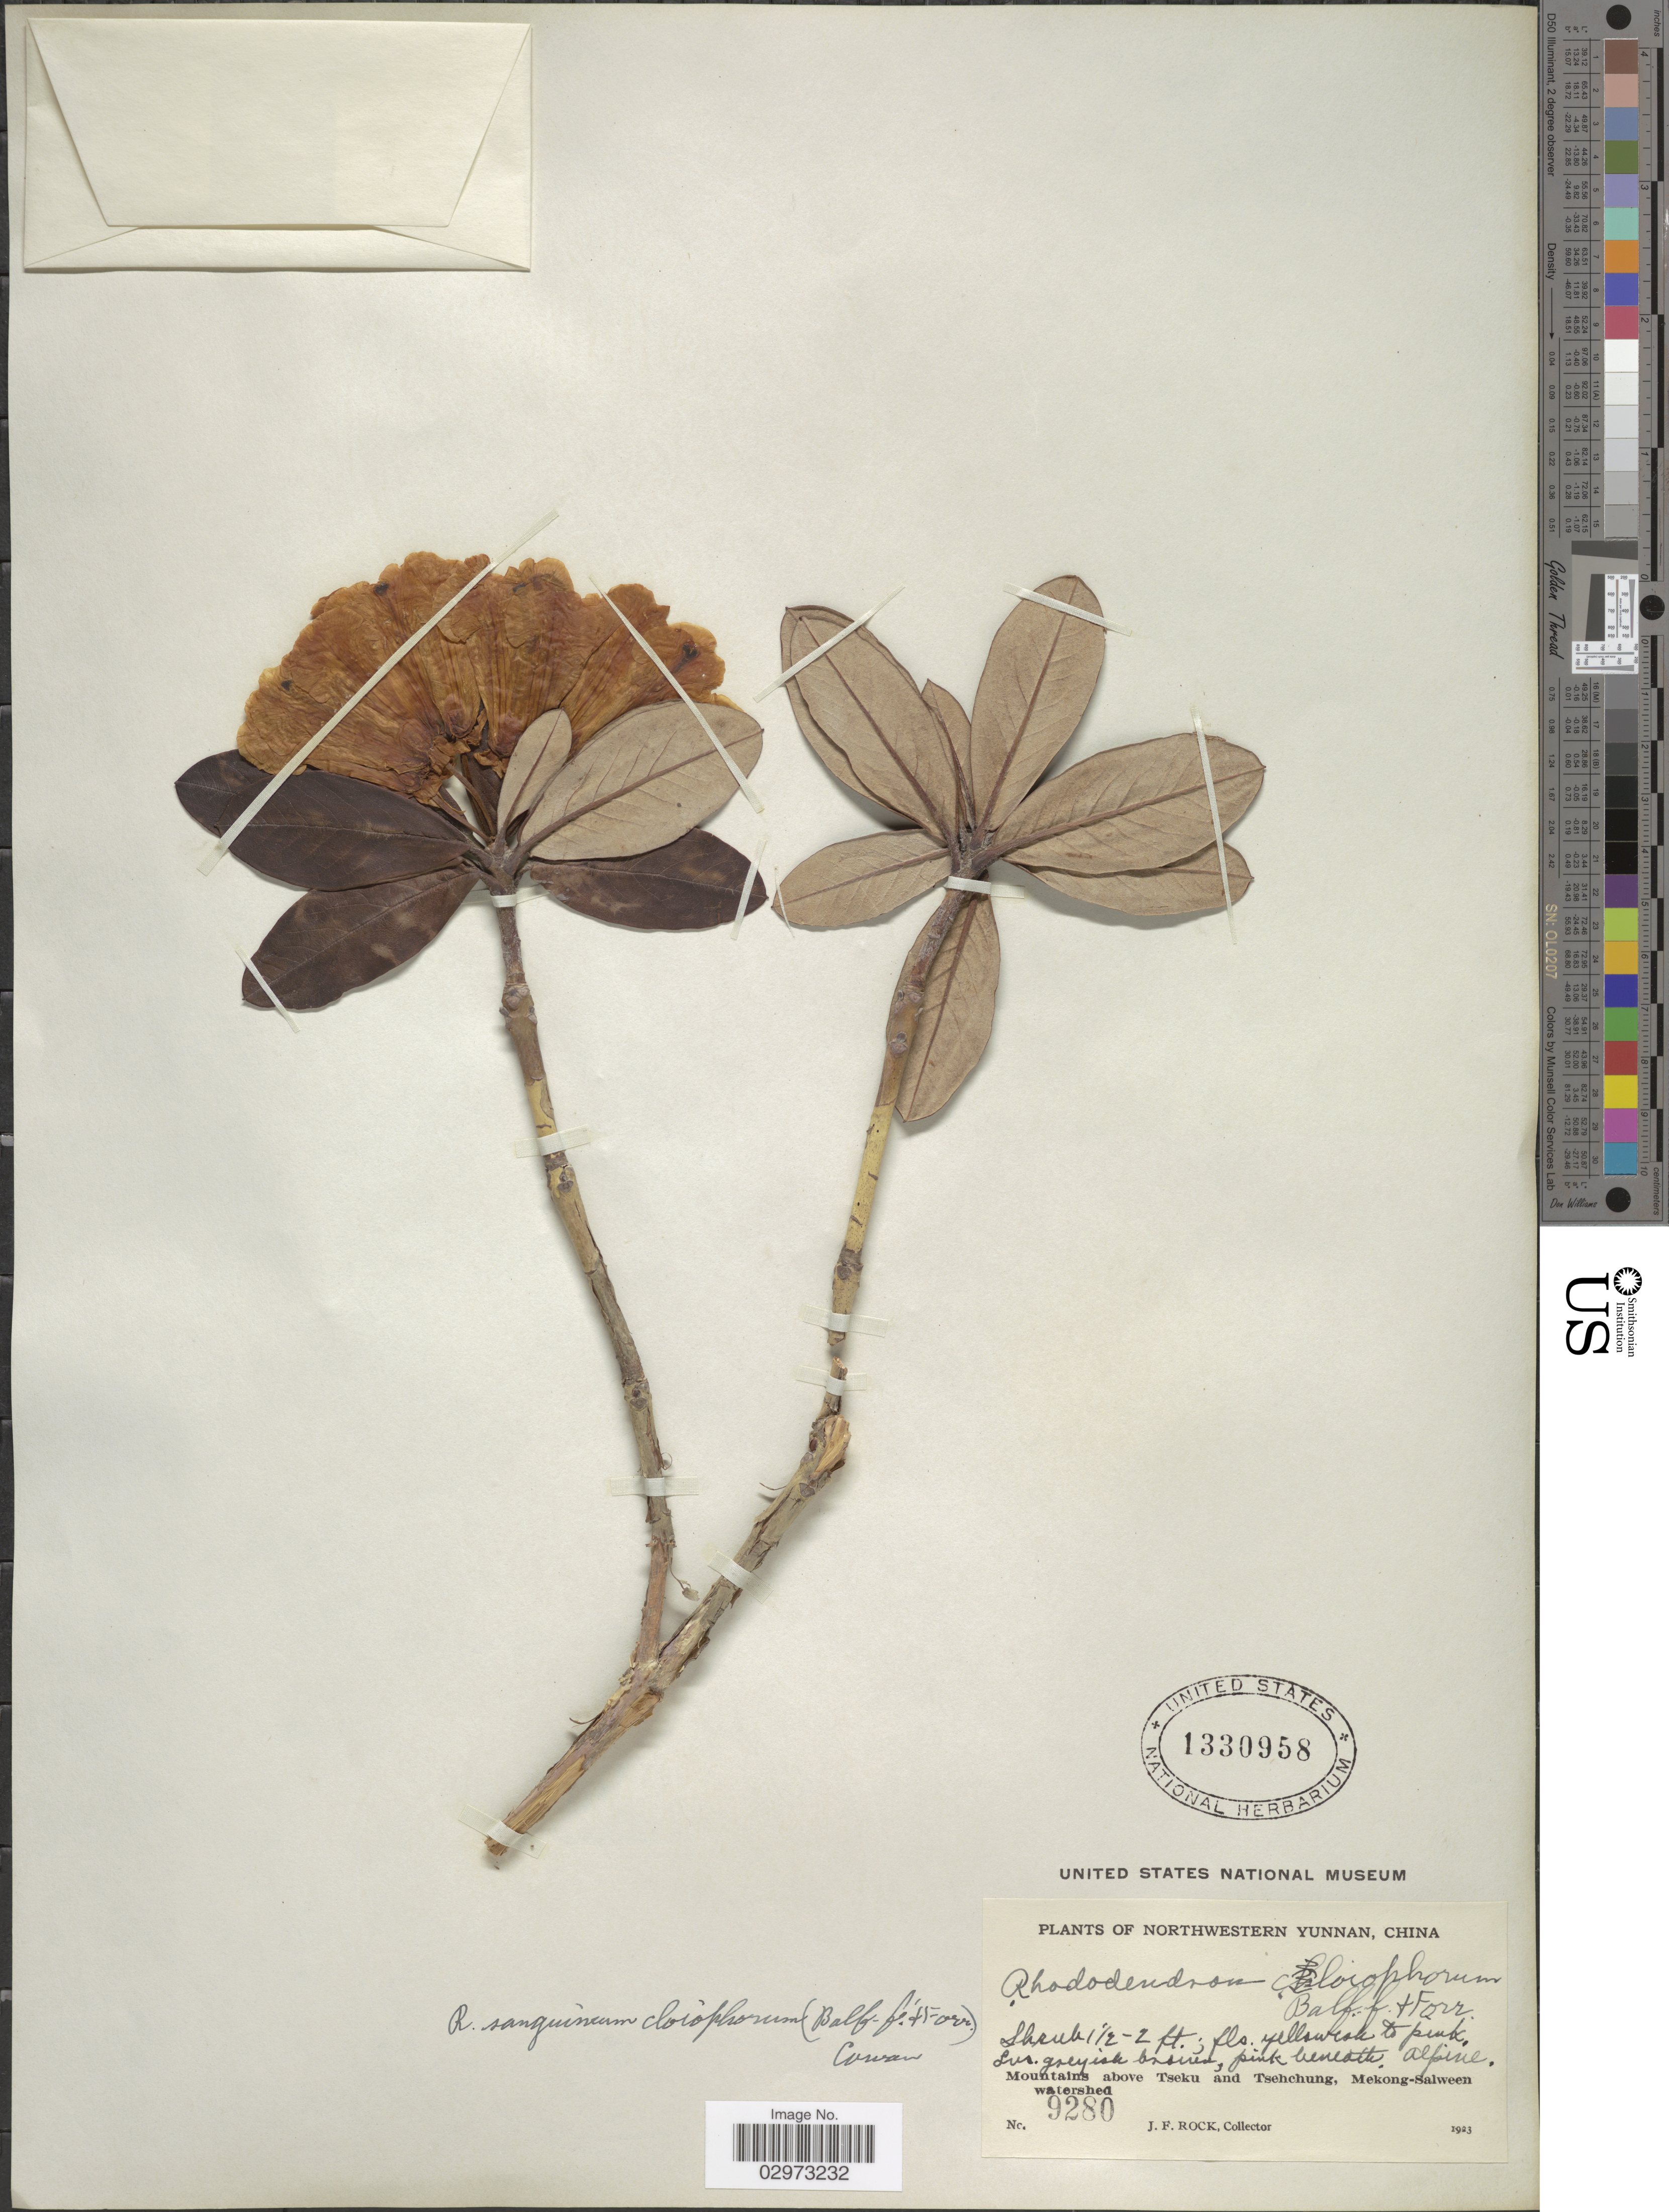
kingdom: Plantae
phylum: Tracheophyta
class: Magnoliopsida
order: Ericales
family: Ericaceae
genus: Rhododendron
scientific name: Rhododendron sanguineum subsp. cloiophorum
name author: (Balf. f. & Forrest) Cowan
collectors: J. Rock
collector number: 9280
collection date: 1923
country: China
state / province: Yunnan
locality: Northwestern Yunnan. Alpine. Mountains above Tseku and Tsehchung, Mekong-Salween watershed.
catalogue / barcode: US 1330958